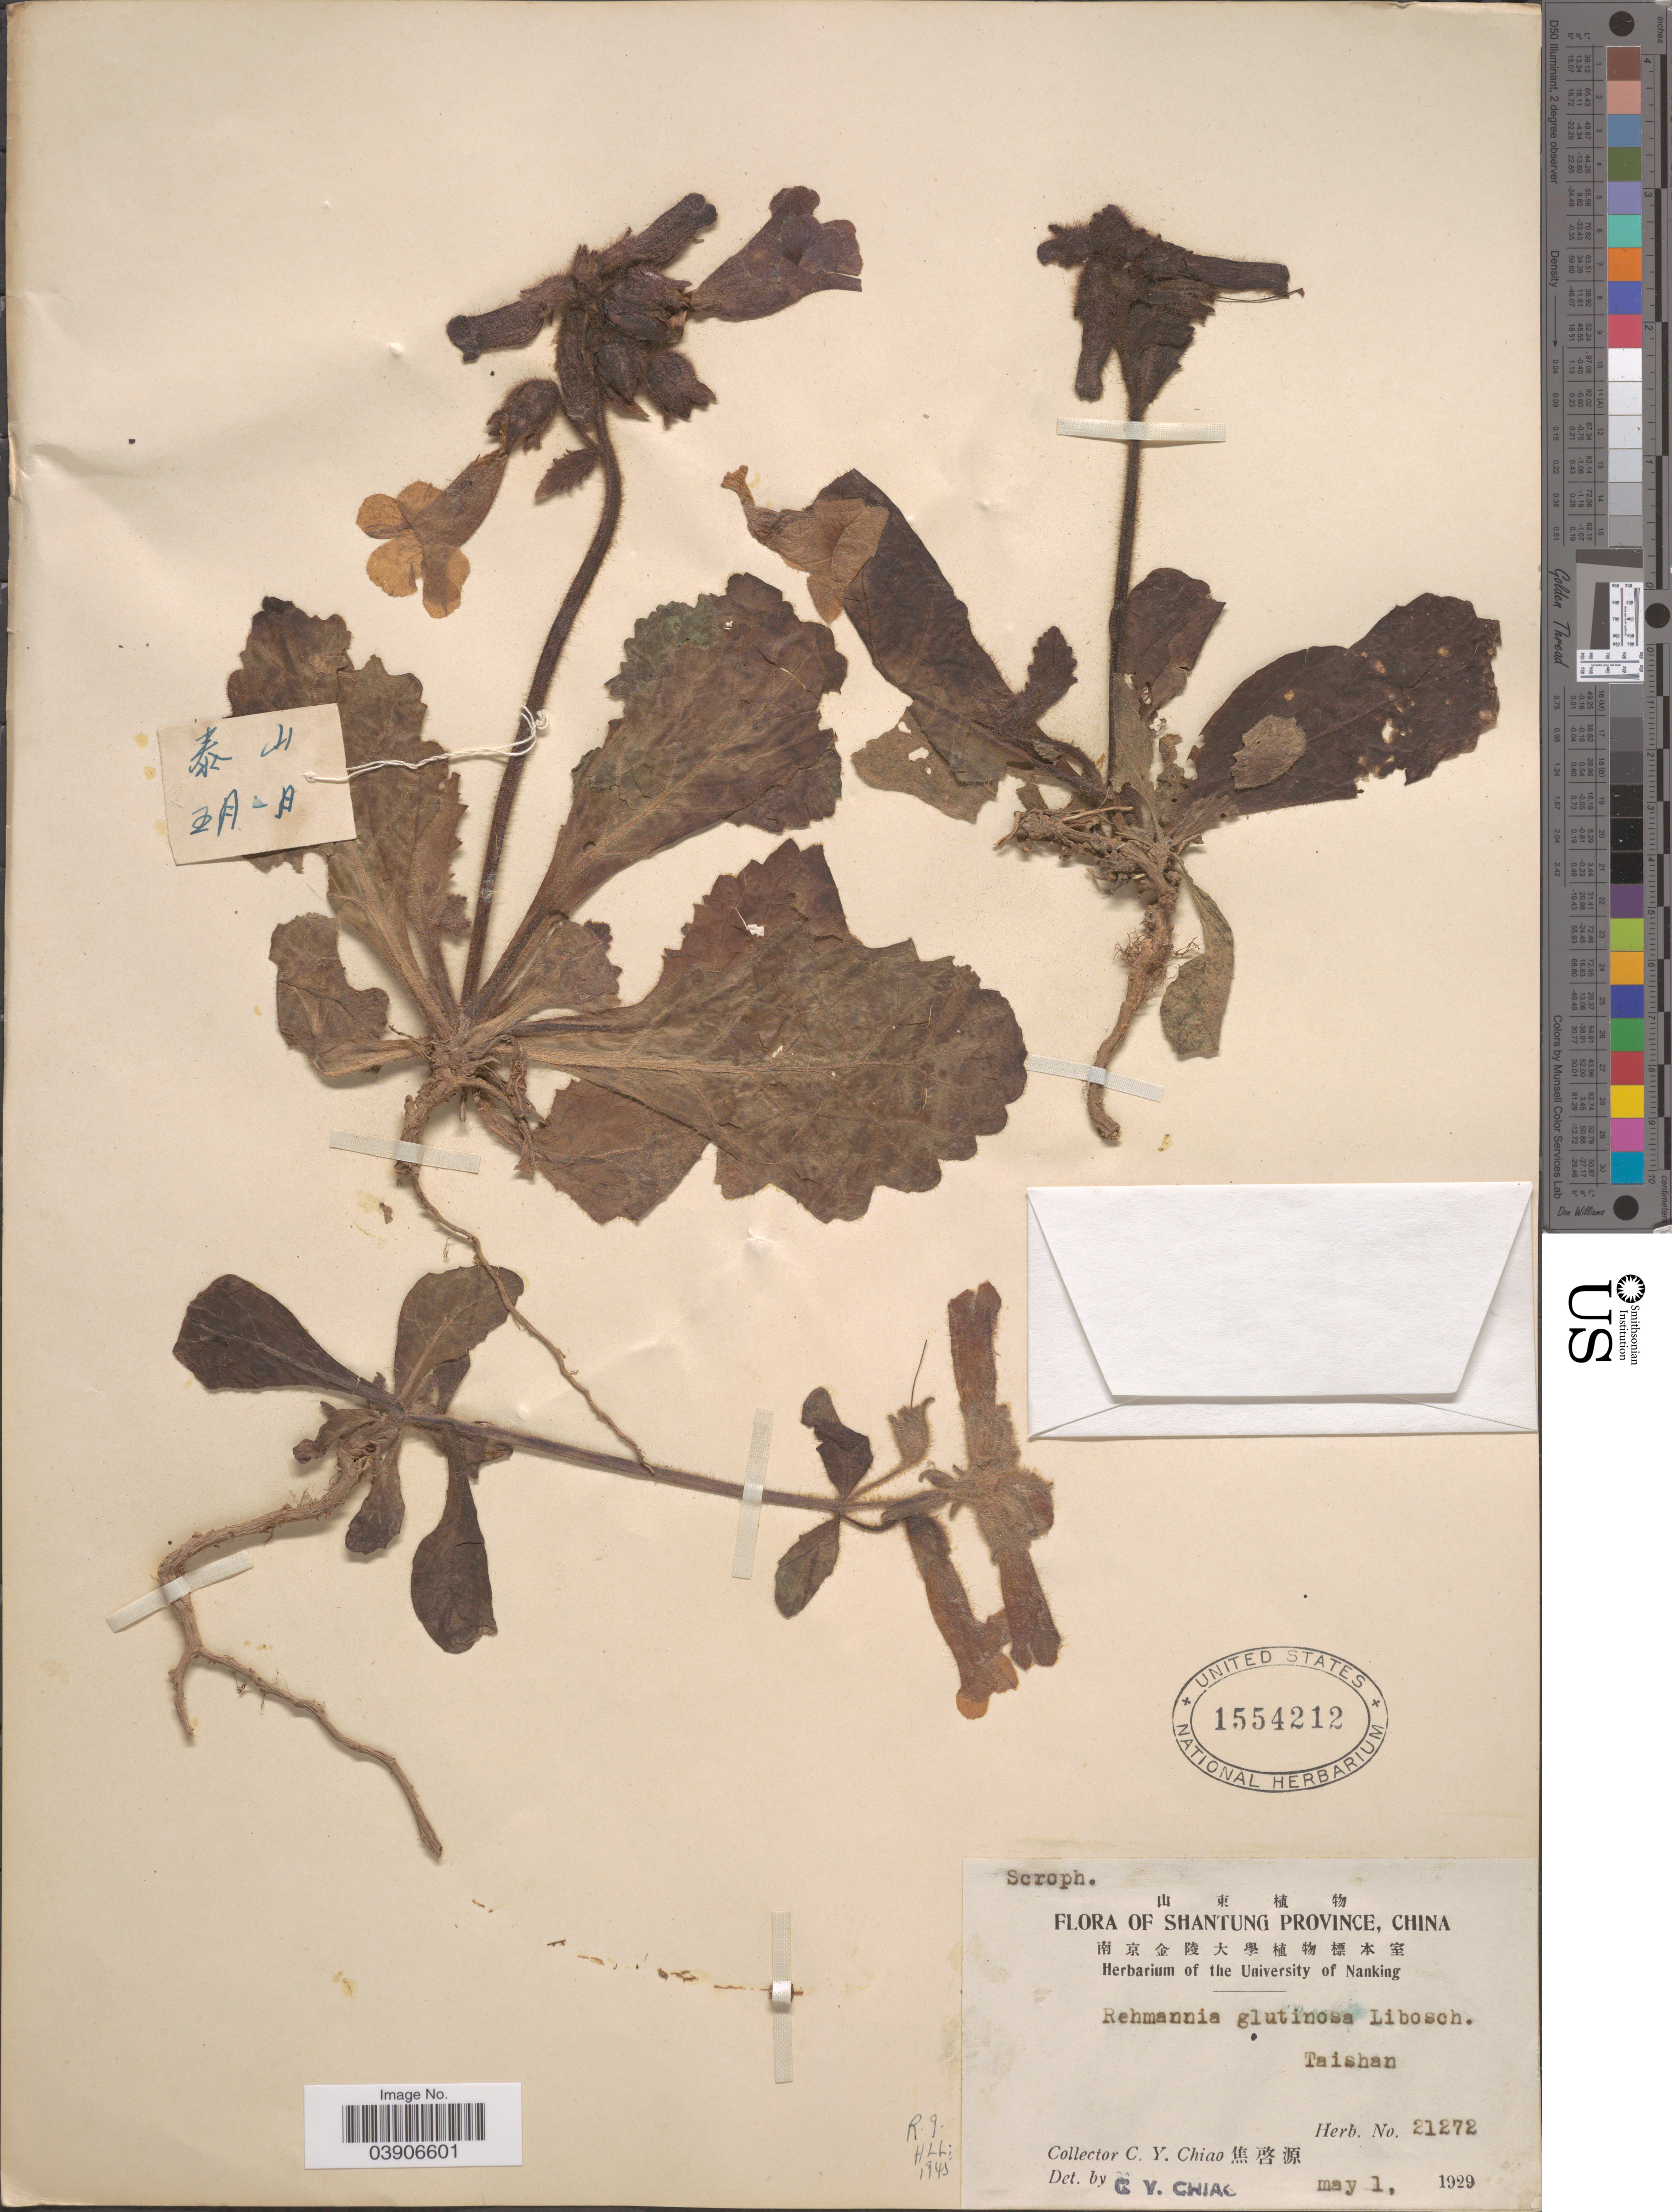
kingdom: Plantae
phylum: Tracheophyta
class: Magnoliopsida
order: Lamiales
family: Rehmanniaceae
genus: Rehmannia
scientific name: Rehmannia glutinosa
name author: (Gaertn.) DC.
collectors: C. Y. Chiao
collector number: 21272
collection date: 1929-05-01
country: China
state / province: Shandong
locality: Shantung Province. Taishan.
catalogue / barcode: US 1554212